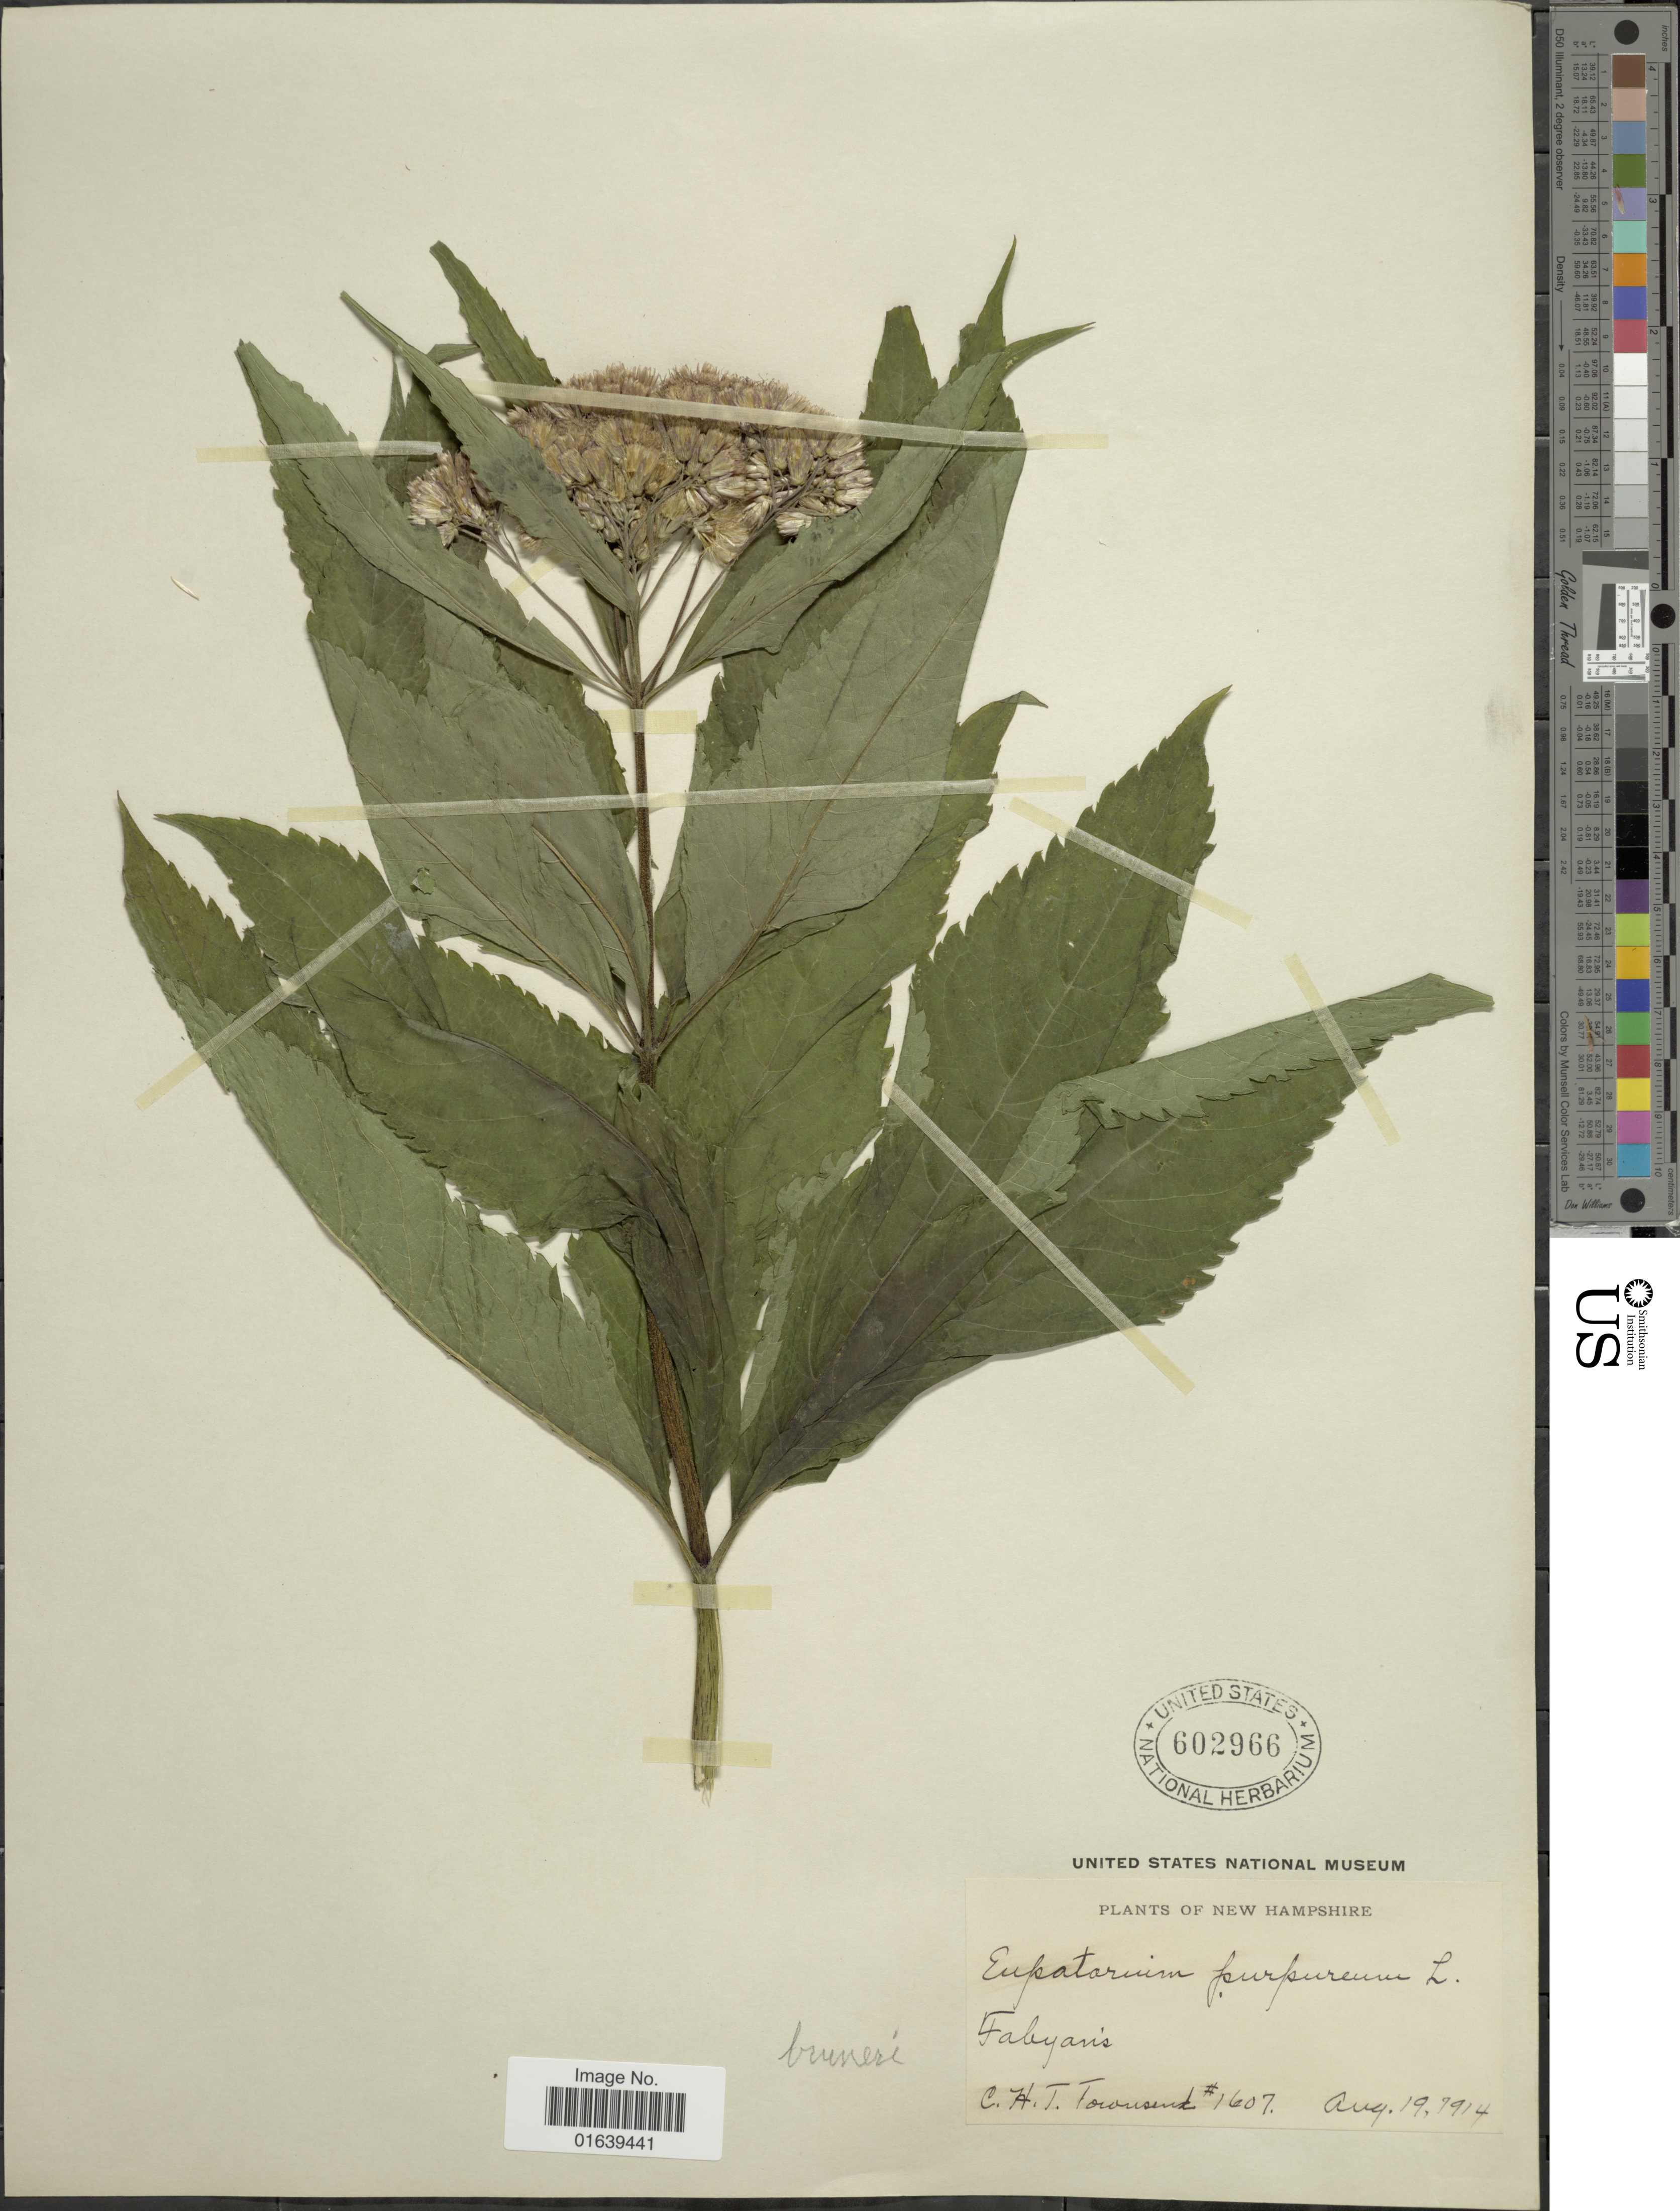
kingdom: Plantae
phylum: Tracheophyta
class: Magnoliopsida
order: Asterales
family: Asteraceae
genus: Eupatorium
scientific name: Eupatorium maculatum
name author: L.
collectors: C. H. T. Townsend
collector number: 1607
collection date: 1914-08-19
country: United States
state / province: New Hampshire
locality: New Hampshire. Fabyans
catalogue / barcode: US 602966